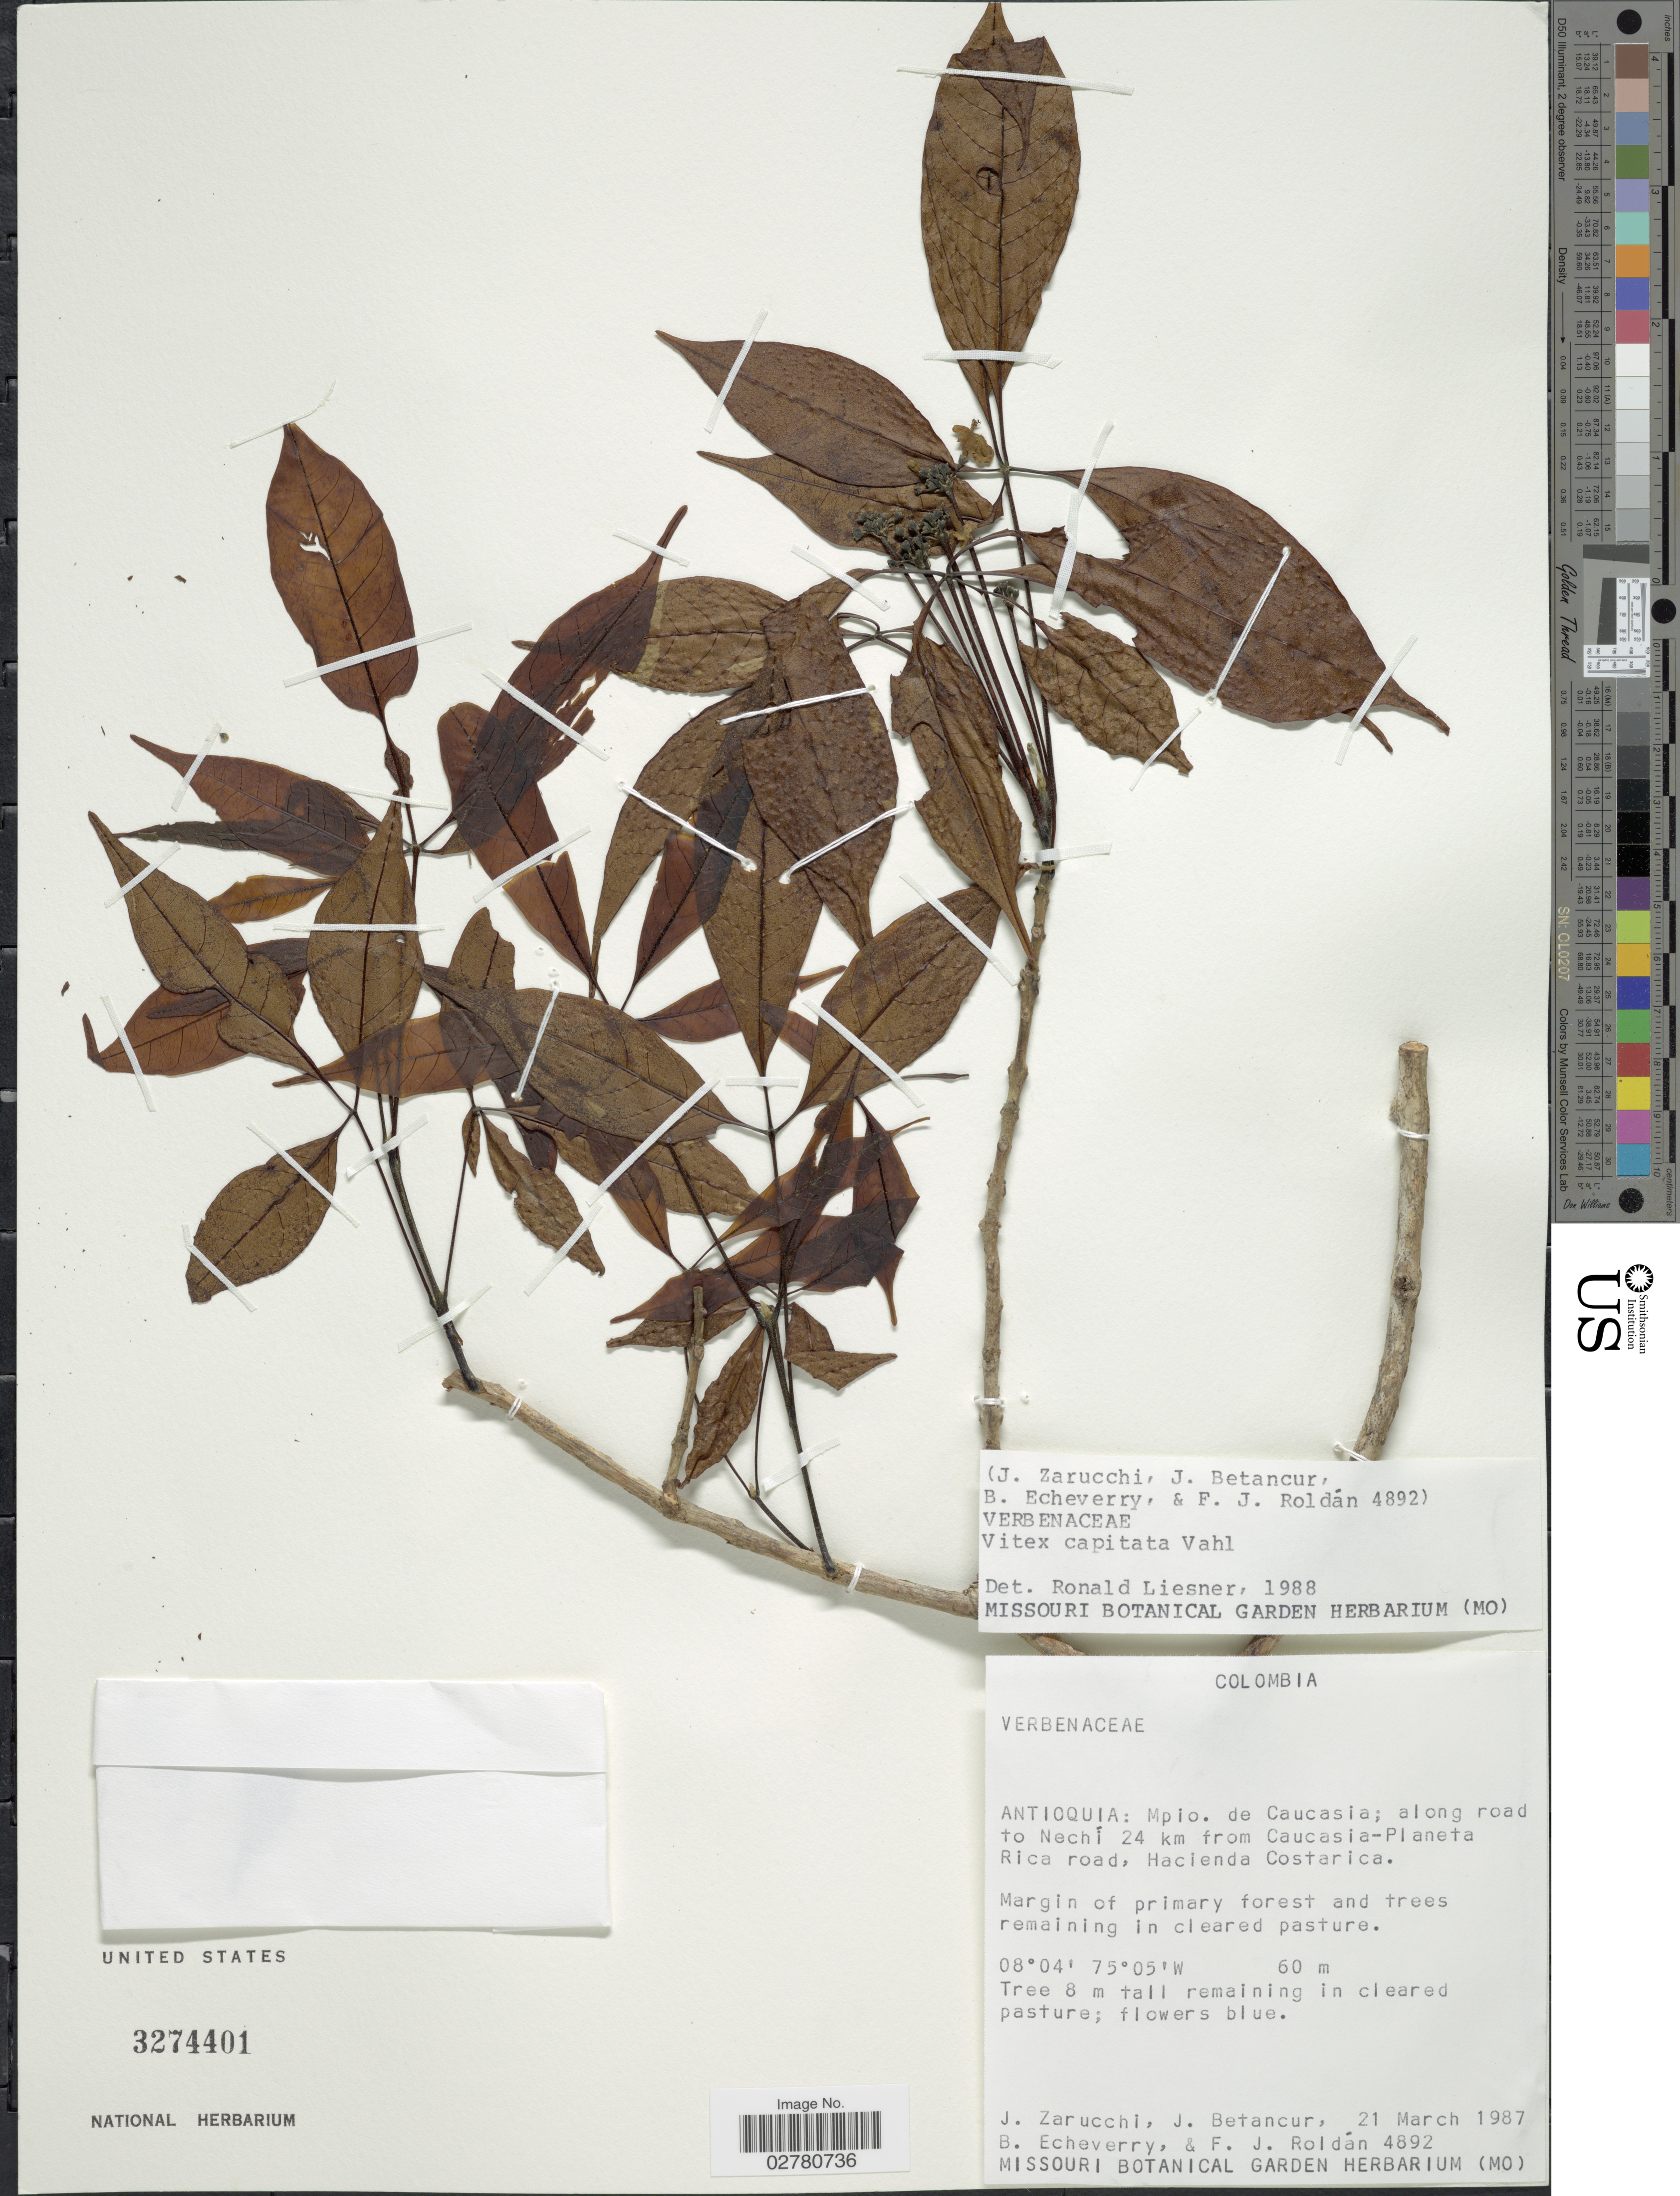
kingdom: Plantae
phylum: Tracheophyta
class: Magnoliopsida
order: Lamiales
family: Lamiaceae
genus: Vitex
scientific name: Vitex capitata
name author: Vahl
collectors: J. L. Zarucchi, J. Betancur, B. Echeverry & F. J. Roldán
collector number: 4892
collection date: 1987-03-21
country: Colombia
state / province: Antioquia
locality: Mpio. de Caucasia; along road to Nechí 24 km from Caucasia-Planeta Rica road, Hacienda Costarica.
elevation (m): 60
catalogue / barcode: US 3274401